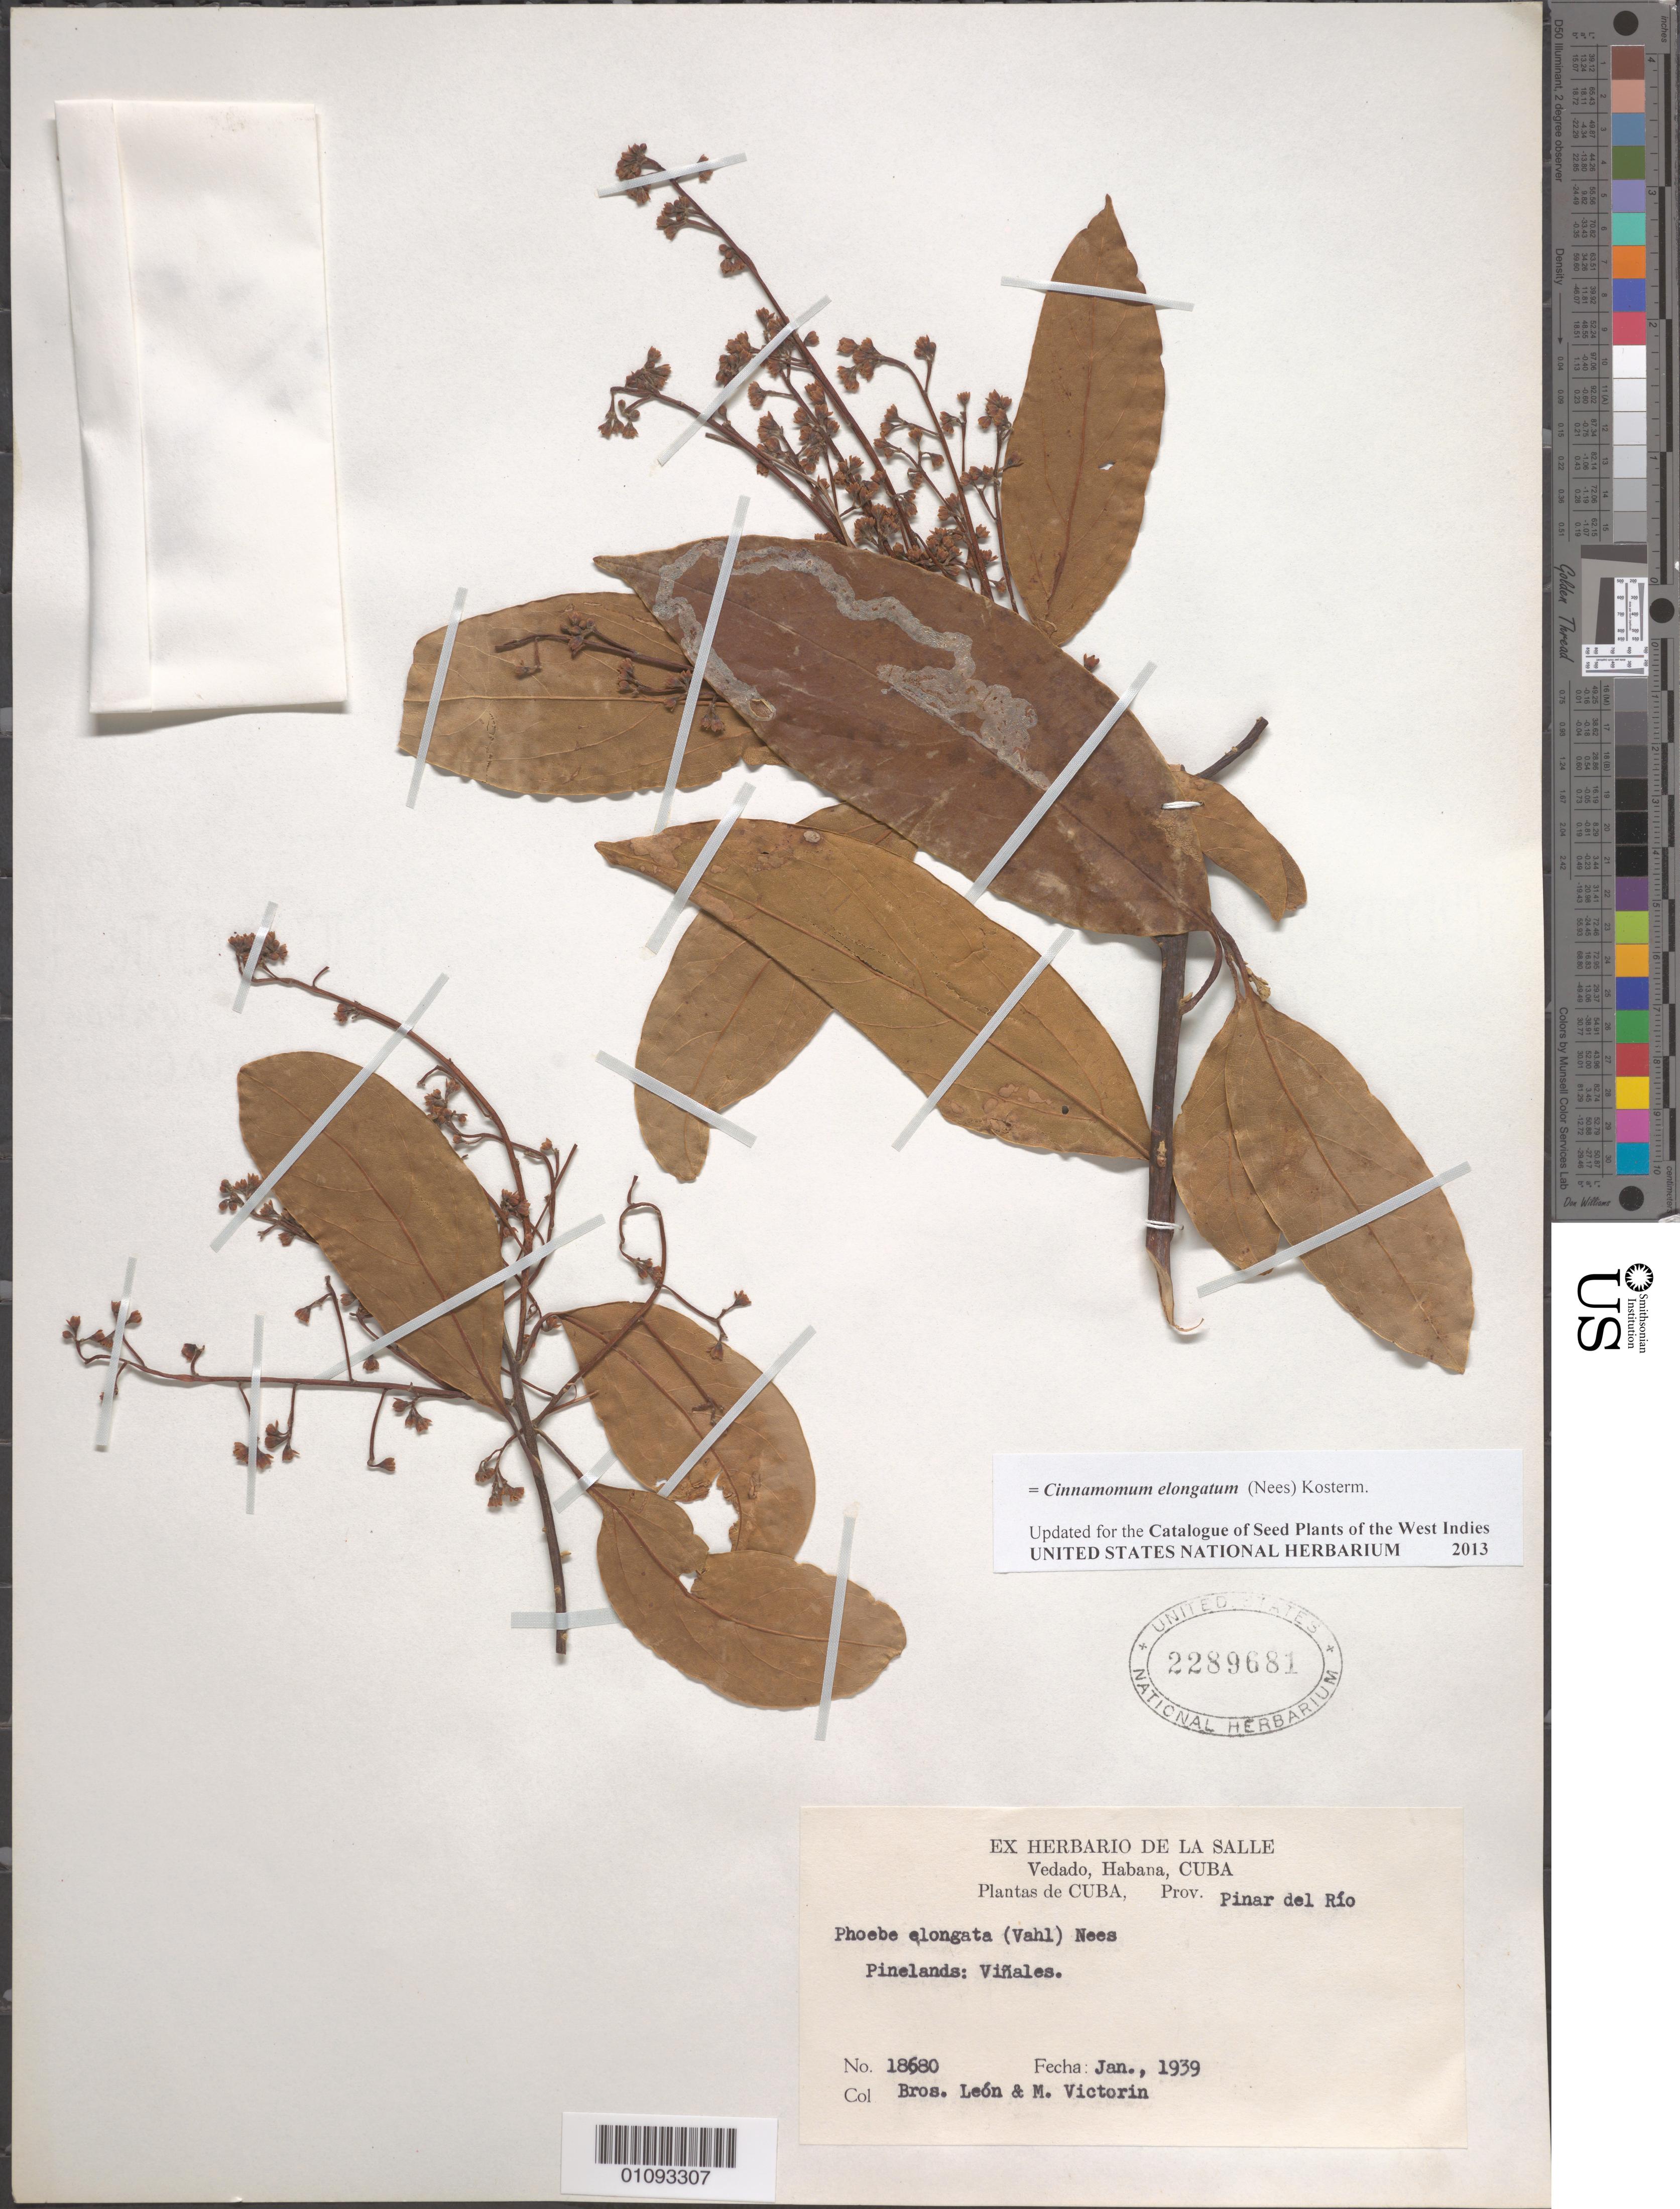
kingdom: Plantae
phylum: Tracheophyta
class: Magnoliopsida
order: Laurales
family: Lauraceae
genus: Phoebe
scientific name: Phoebe elongata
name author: (Vahl) Nees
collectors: Bro. León & F. Victorin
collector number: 18680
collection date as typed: Jan 1939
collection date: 1939-01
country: Cuba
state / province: Pinar del Rio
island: Cuba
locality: Viñales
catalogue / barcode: US 2289681